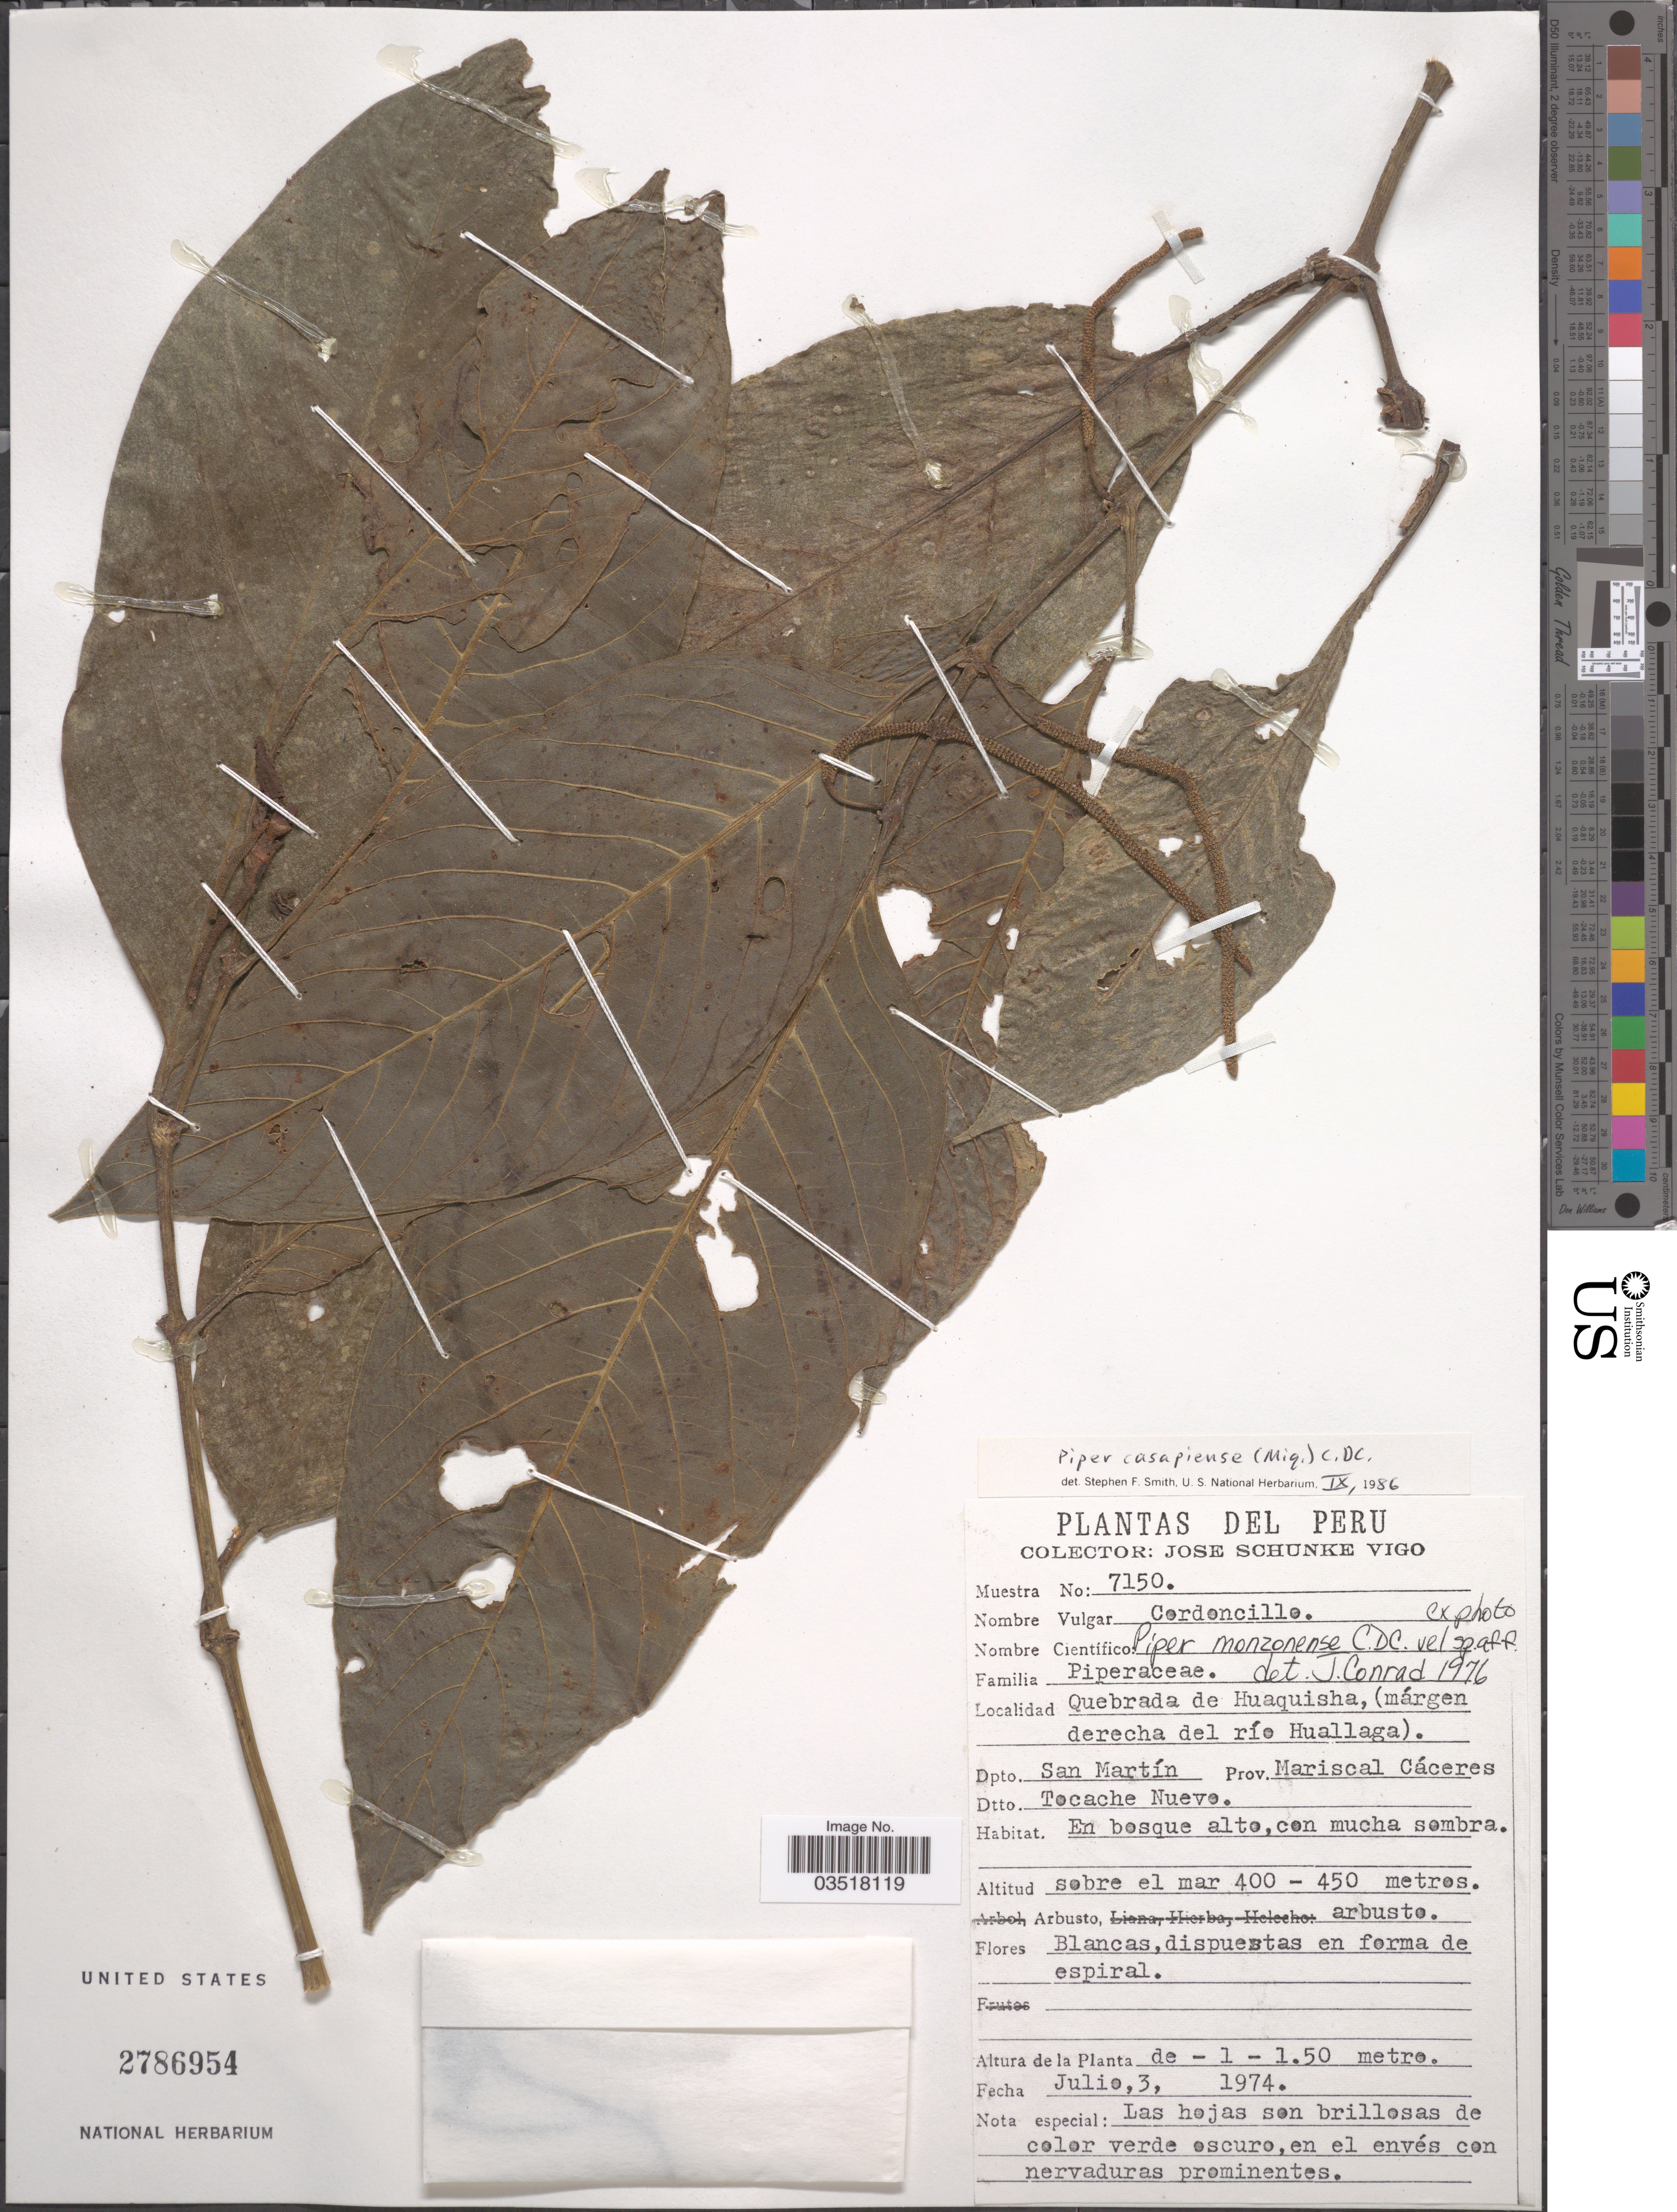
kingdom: Plantae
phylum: Tracheophyta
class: Magnoliopsida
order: Piperales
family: Piperaceae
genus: Piper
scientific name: Piper casapiense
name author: C. DC.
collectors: J. Schunke Vigo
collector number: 7150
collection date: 1974-07-03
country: Peru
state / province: San Martín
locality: Quebrada de Huaquisha, (márgen derecha del río Huallaga). Dpto. San Martín. Prov. Mariscal Cáceres. Dtto. Tocache Nuevo.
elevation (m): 400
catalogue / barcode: US 2786954